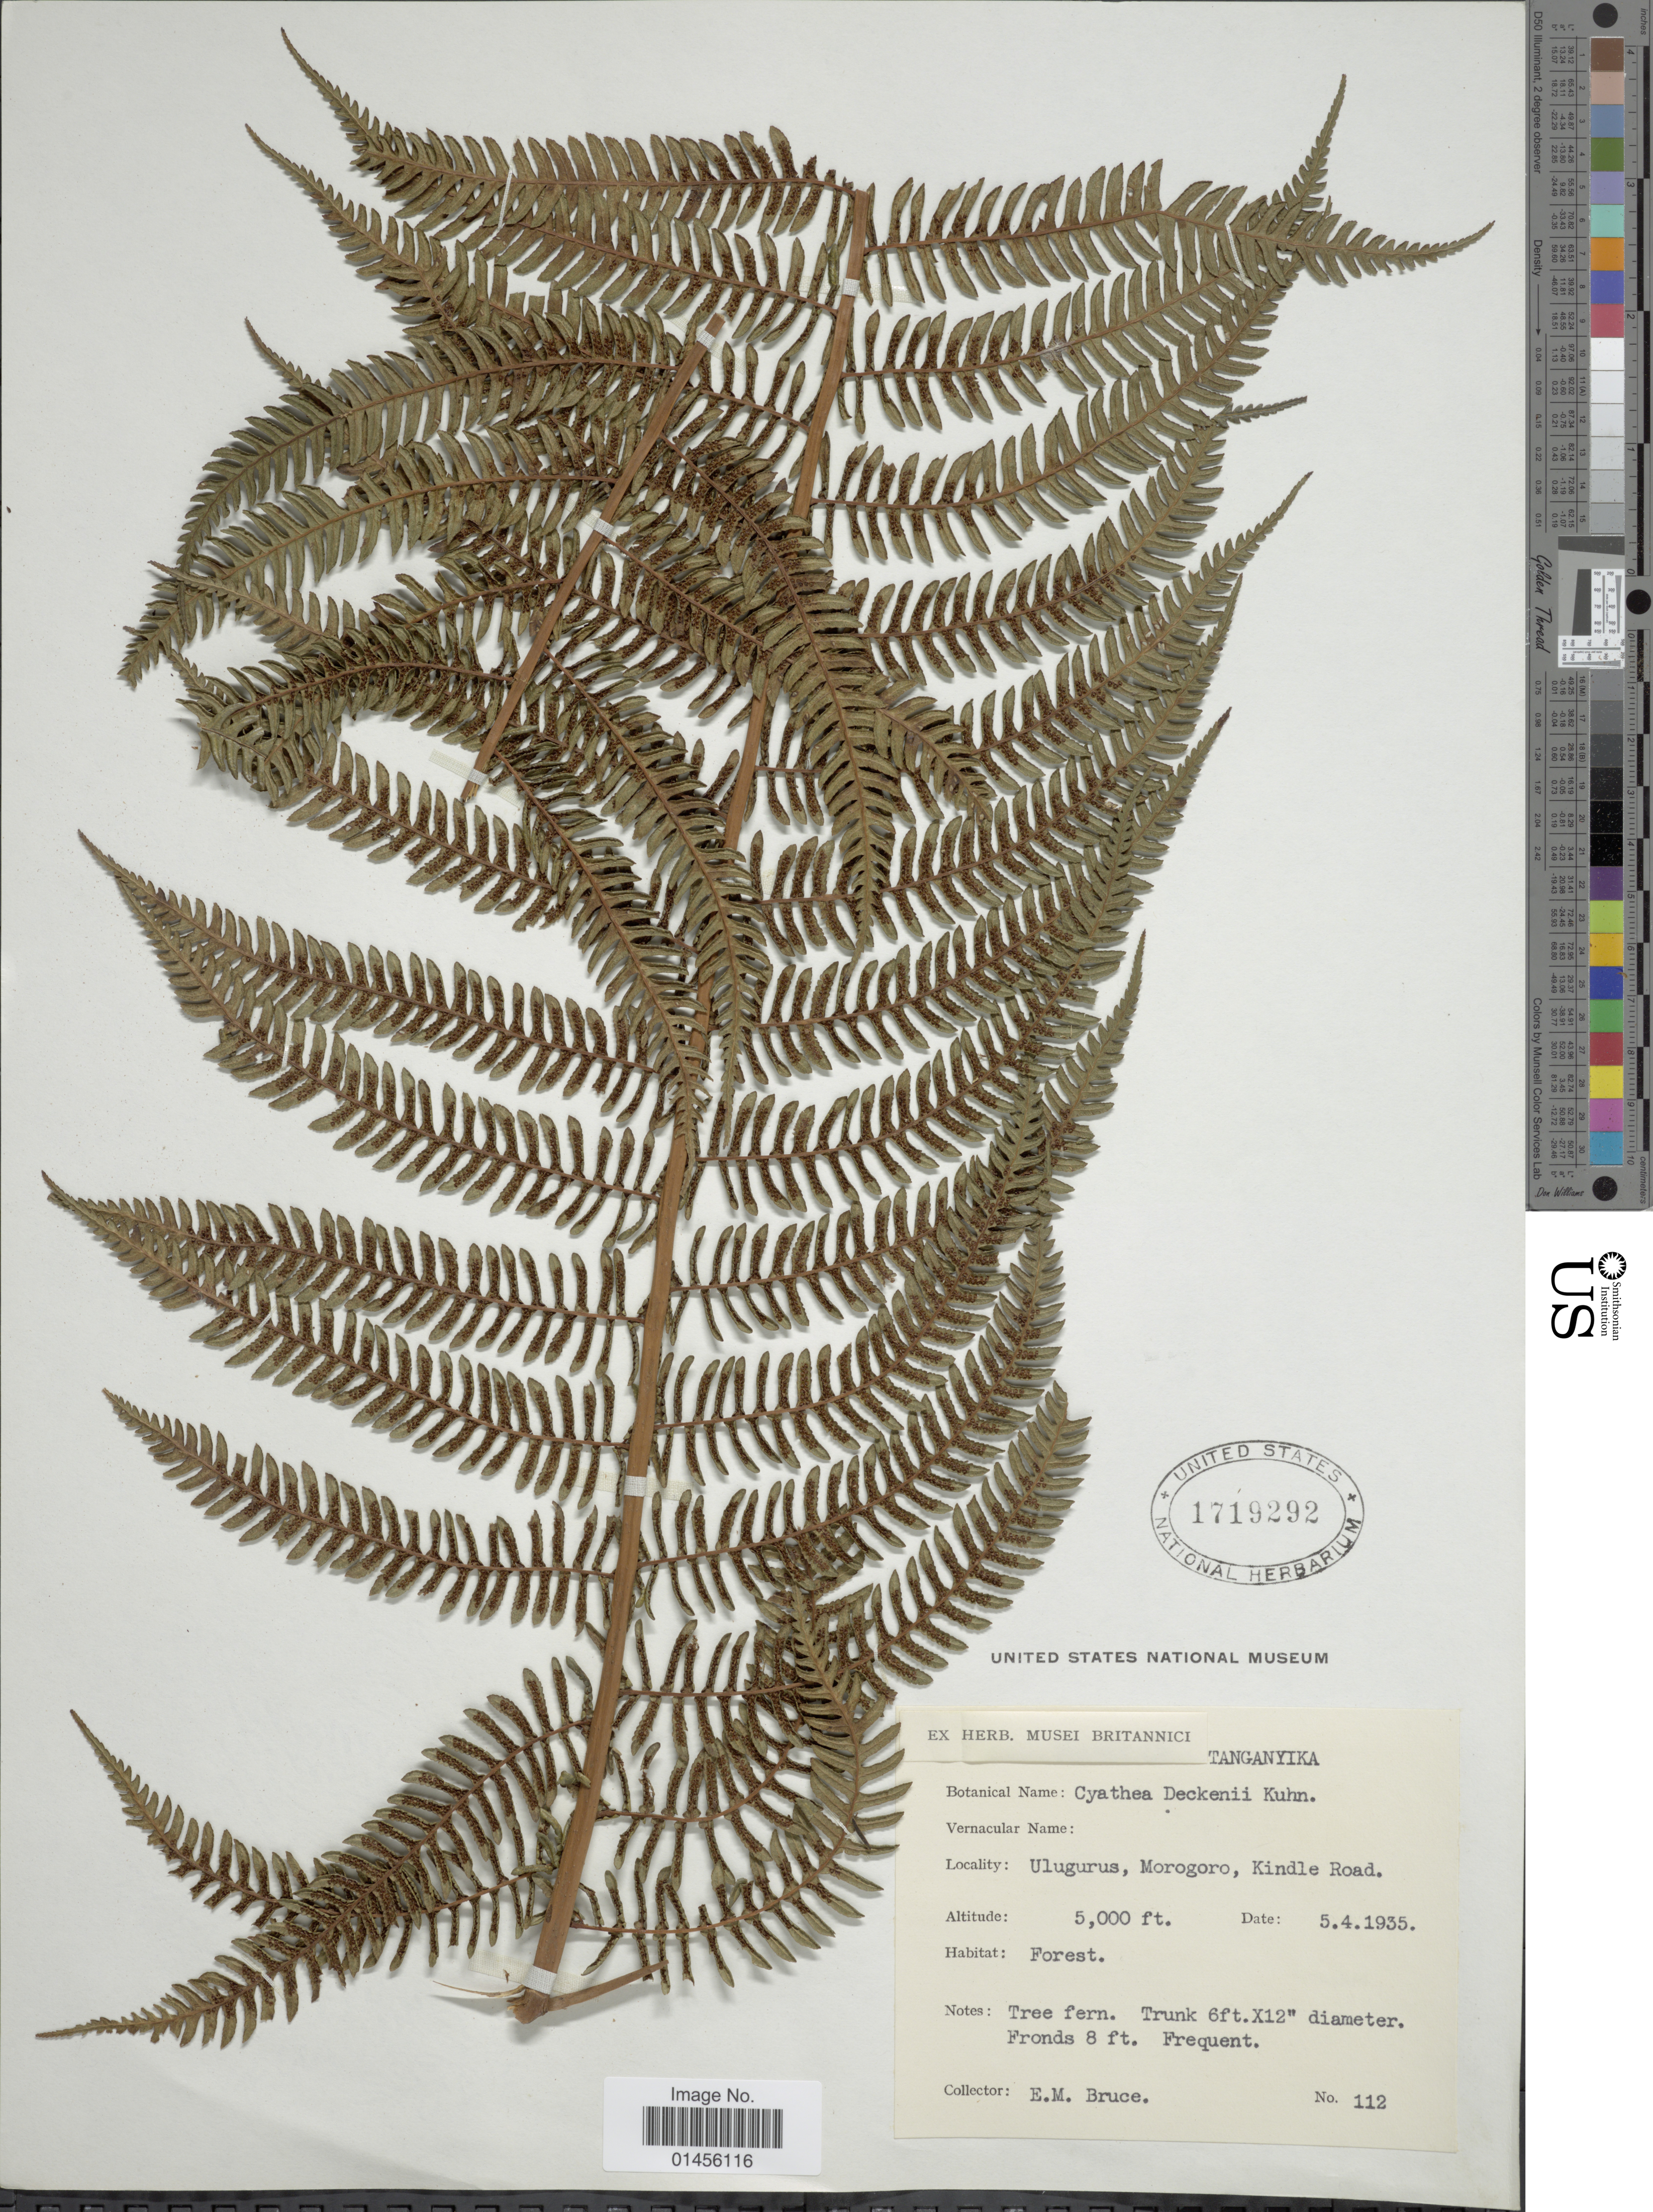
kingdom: Plantae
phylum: Tracheophyta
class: Polypodiopsida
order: Cyatheales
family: Cyatheaceae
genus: Alsophila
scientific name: Alsophila manniana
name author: (Hook.) R.M. Tryon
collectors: E. Bruce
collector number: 112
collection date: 1935-04-05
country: Tanzania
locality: Tanganyika, Ulugrus, Morogoro, Kindle Road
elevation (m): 1524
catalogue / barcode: US 1719292